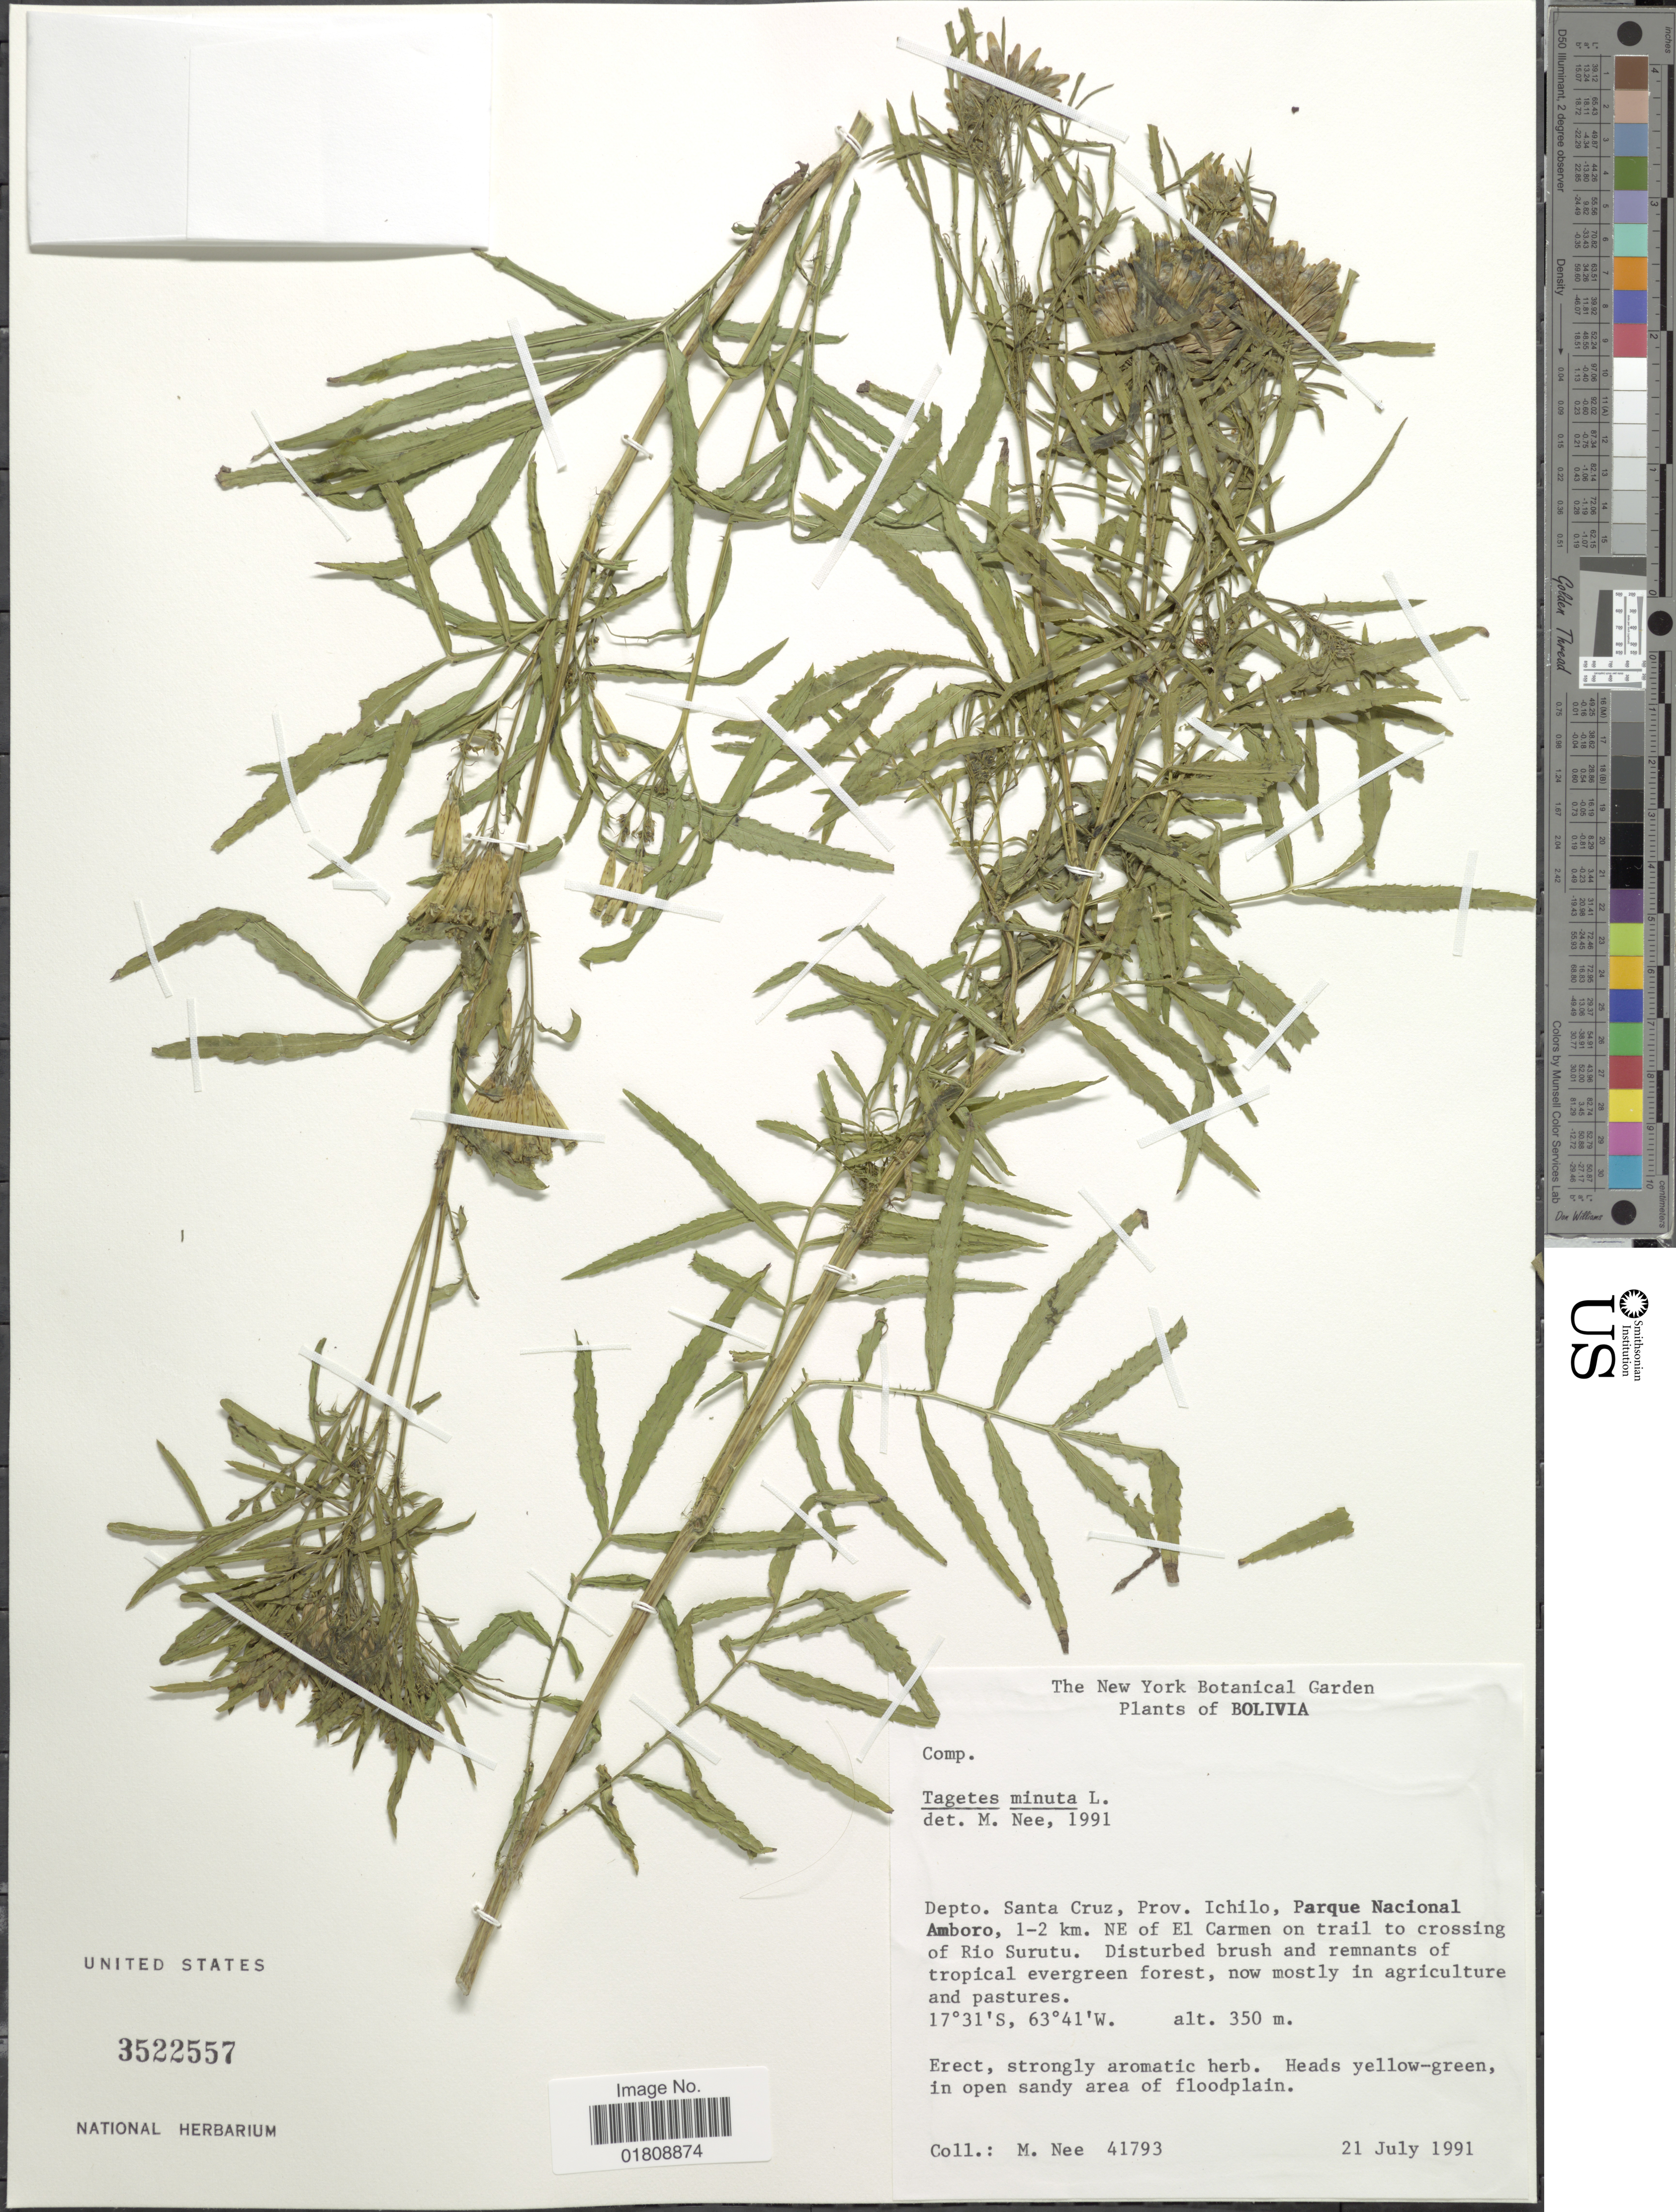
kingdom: Plantae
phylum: Tracheophyta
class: Magnoliopsida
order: Asterales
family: Asteraceae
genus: Tagetes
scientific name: Tagetes minuta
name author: L.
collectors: M. Nee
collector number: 41793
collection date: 1991-07-21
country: Bolivia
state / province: Santa Cruz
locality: Prov. Ichilo, Parque Nacional Amboro, 1-2 km NE of El Carmen on trail to crossing of Rio Surutu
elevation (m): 350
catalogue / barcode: US 3522557